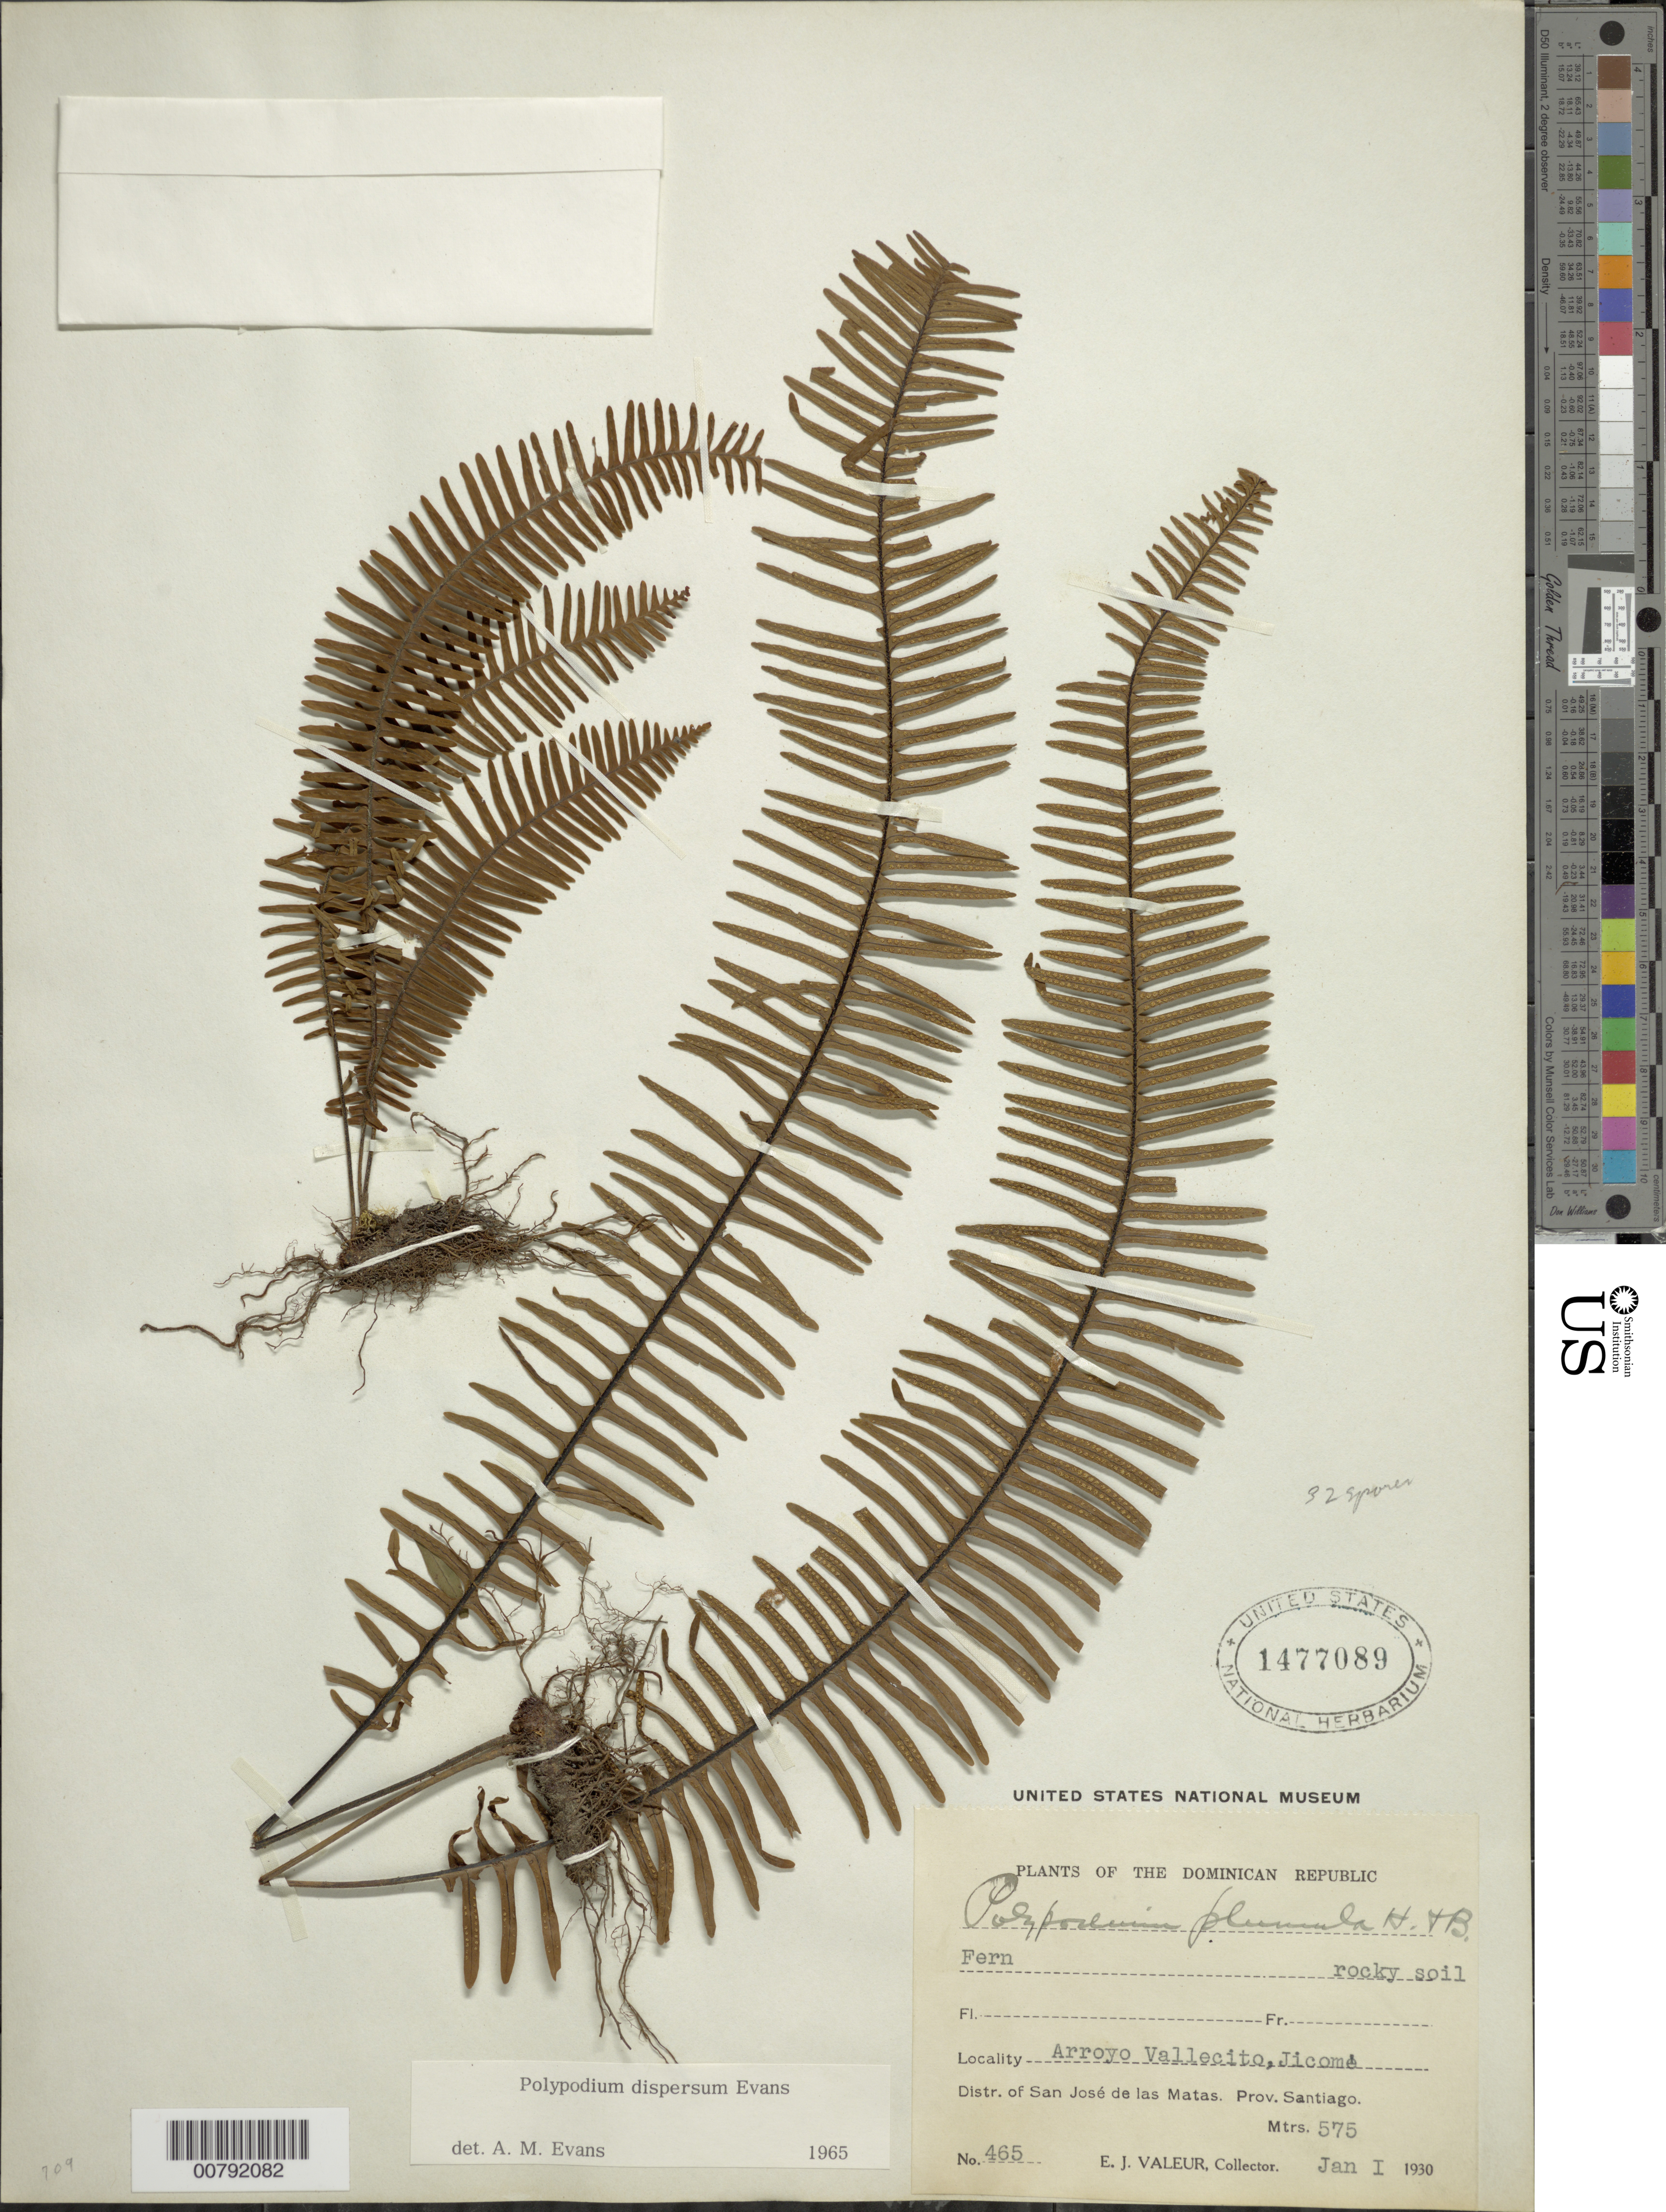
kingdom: Plantae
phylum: Tracheophyta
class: Polypodiopsida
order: Polypodiales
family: Polypodiaceae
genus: Pecluma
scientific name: Pecluma dispersa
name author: (A.M. Evans) M.G. Price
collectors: E. Valeur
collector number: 465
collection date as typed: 01 Jan 1930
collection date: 1930-01-01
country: Dominican Republic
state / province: Santiago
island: Hispaniola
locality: Distr. San José de las Matas, Arroyo Vallecito, Jicome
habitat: Rocky soil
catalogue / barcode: US 1477089